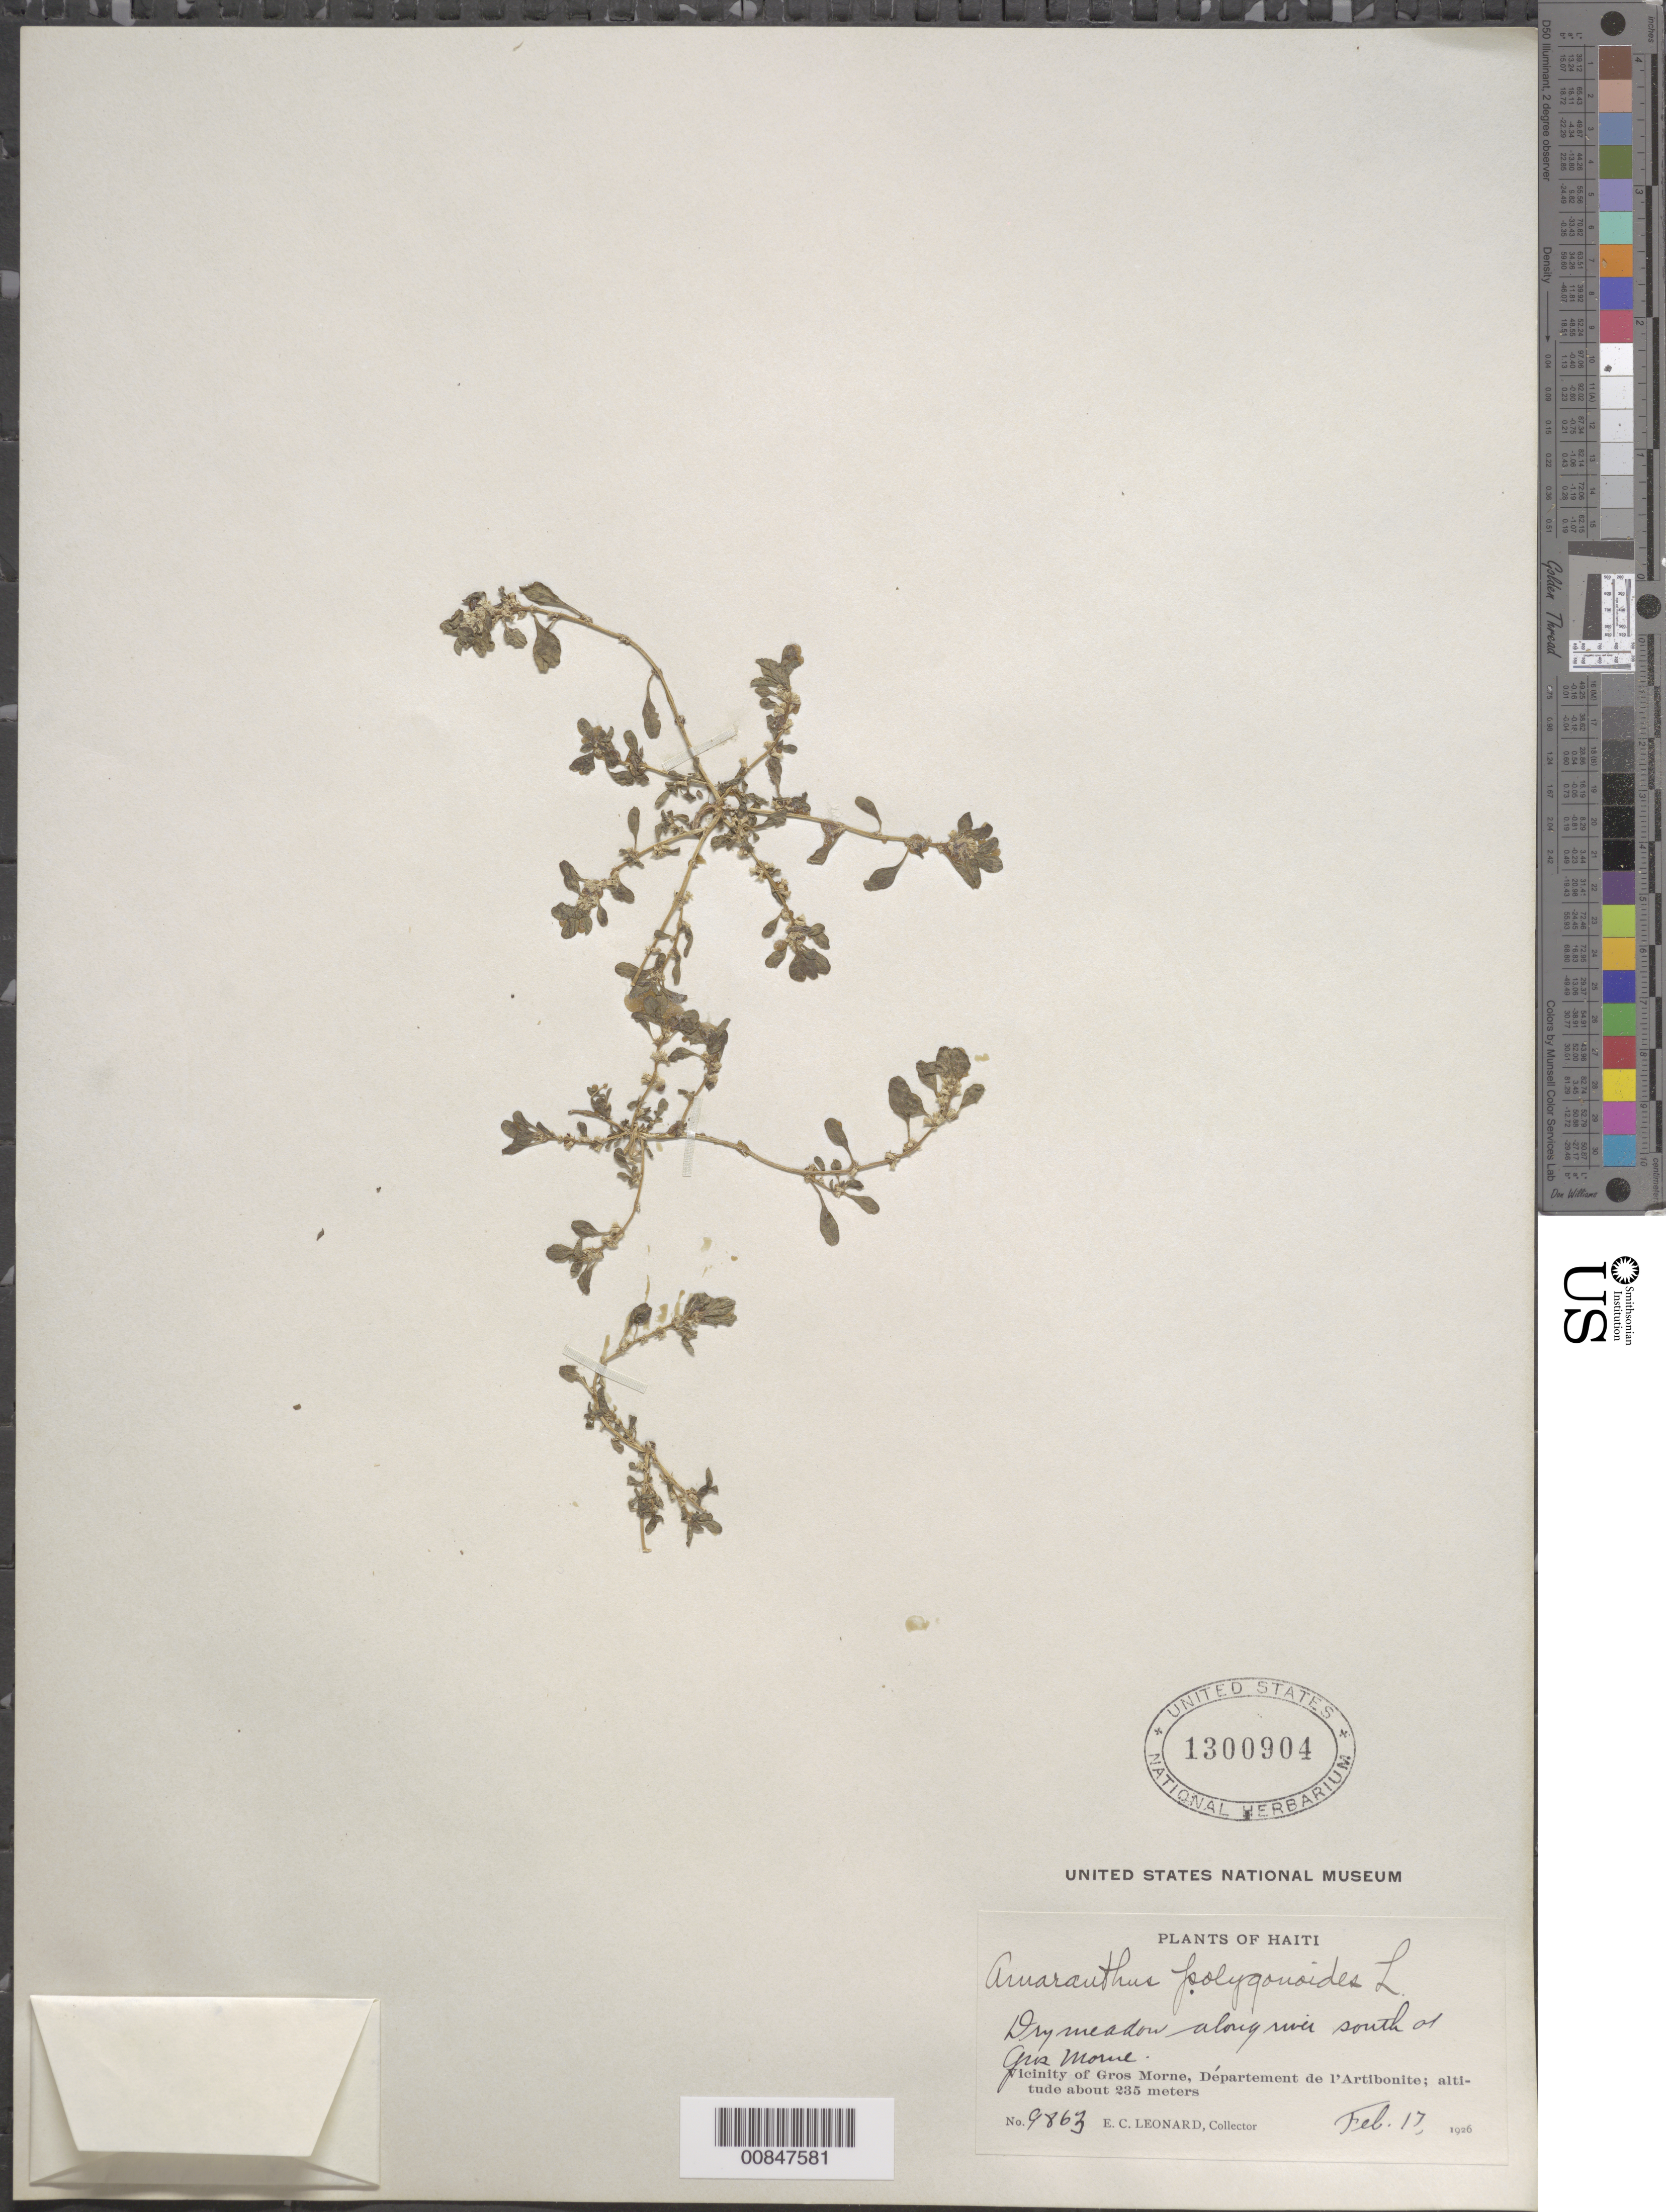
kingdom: Plantae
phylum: Tracheophyta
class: Magnoliopsida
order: Caryophyllales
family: Amaranthaceae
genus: Amaranthus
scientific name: Amaranthus polygonoides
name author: L.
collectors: E. C. Leonard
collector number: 9863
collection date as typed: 17 Feb 1926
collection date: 1926-02-17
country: Haiti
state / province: Artibonite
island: Hispaniola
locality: Vicinity of Gros Morne. Along river south of Gros Morne.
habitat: Dry meadow.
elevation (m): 235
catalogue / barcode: US 1300904